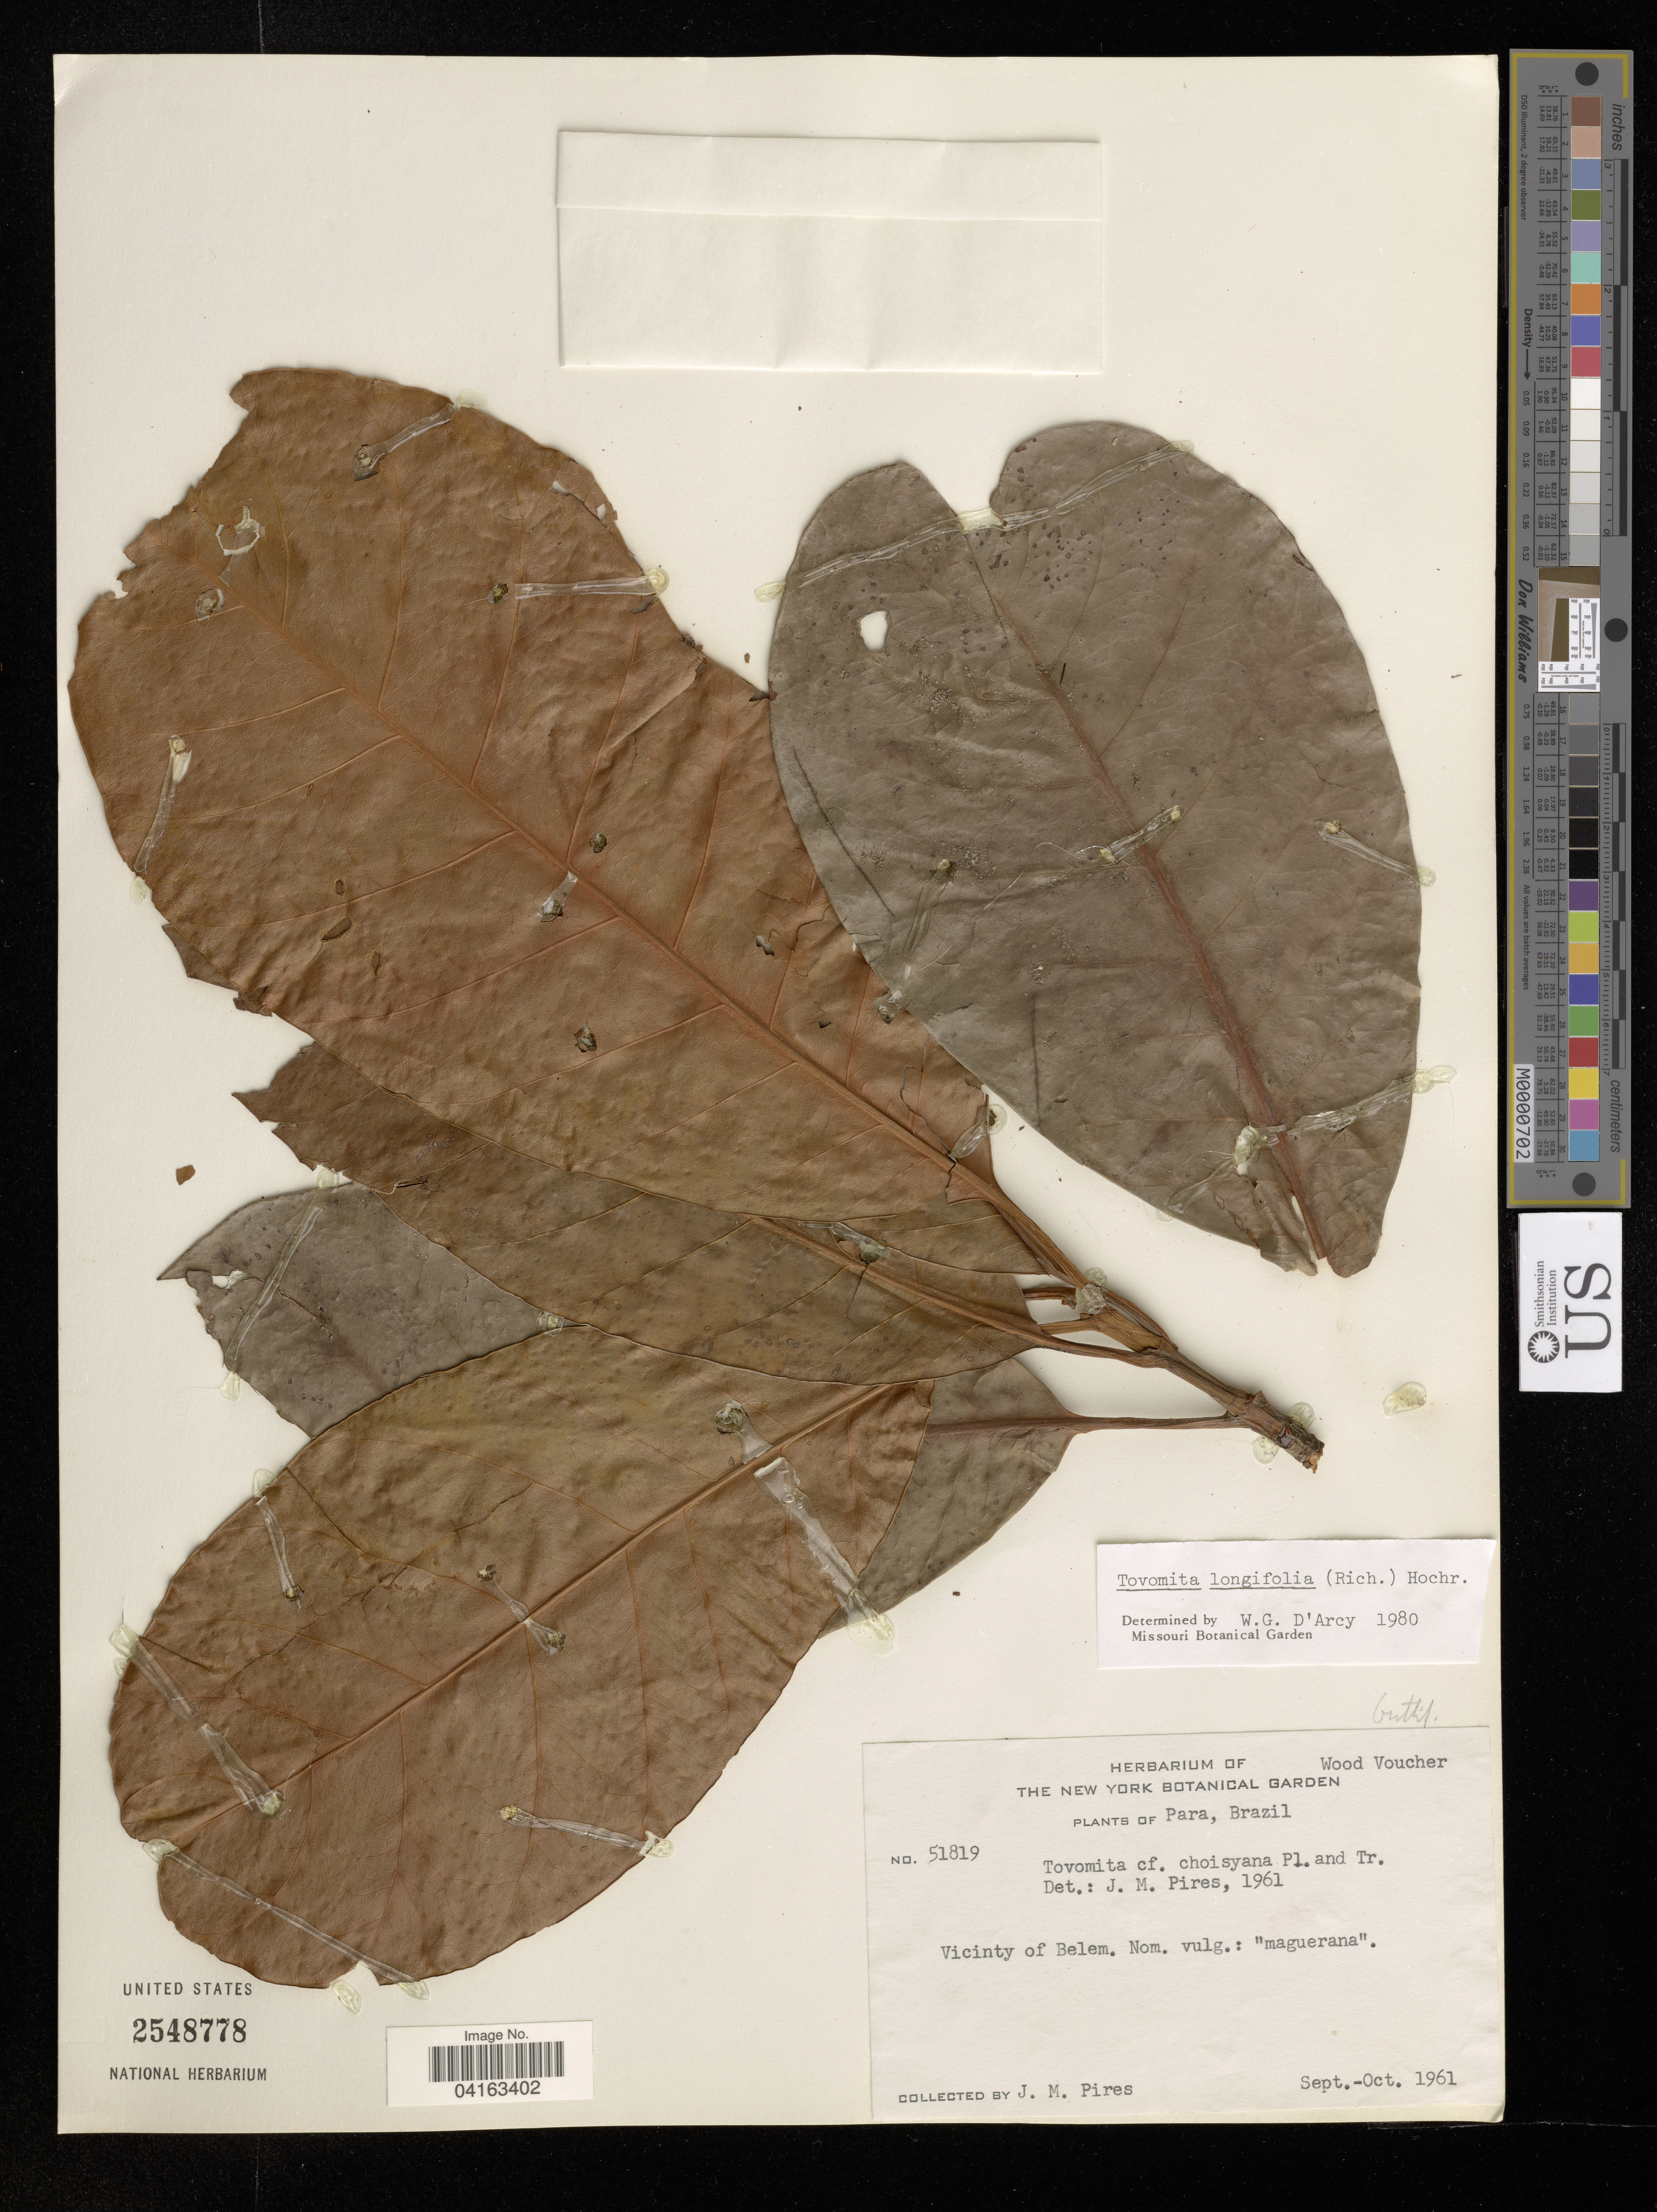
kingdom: Plantae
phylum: Tracheophyta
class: Magnoliopsida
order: Malpighiales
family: Clusiaceae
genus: Tovomita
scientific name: Tovomita longifolia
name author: (Rich.) Hochr.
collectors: J. M. Pires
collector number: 51819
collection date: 1961-09/1961-10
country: Brazil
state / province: Pará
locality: Vicinity of Belem.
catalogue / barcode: US 2548778